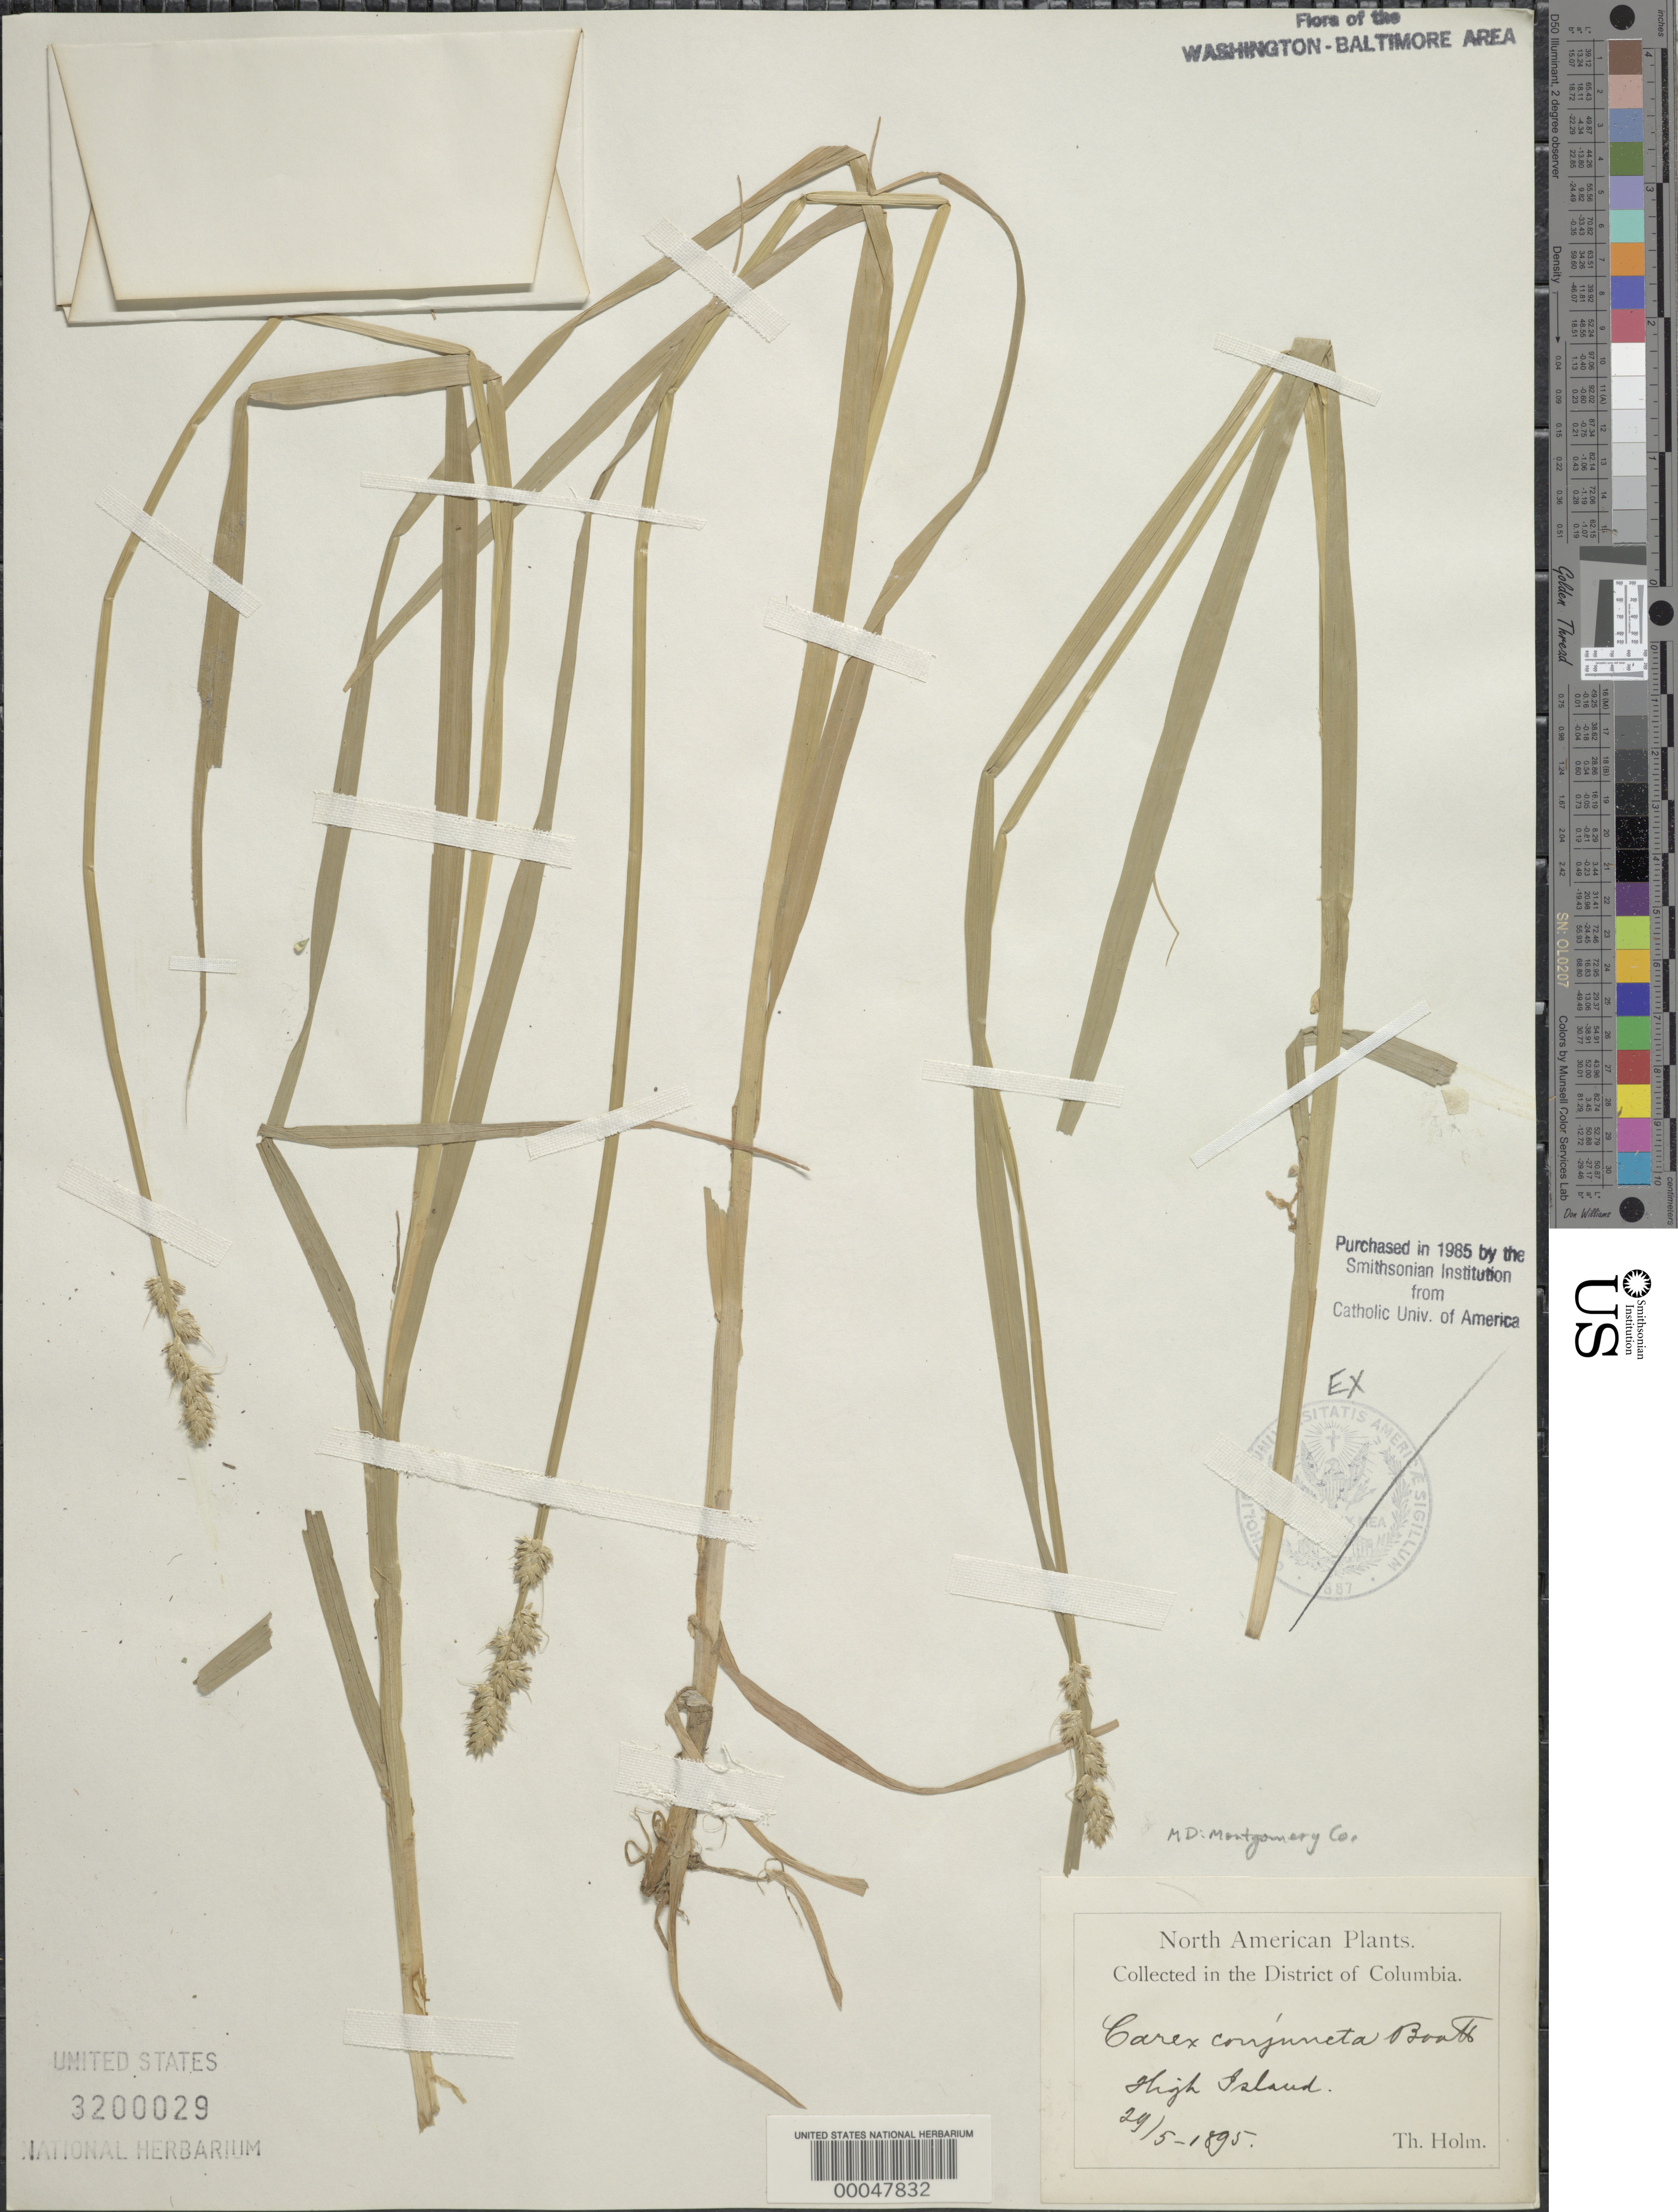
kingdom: Plantae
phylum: Tracheophyta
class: Liliopsida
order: Poales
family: Cyperaceae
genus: Carex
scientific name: Carex conjuncta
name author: Boott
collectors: T. Holm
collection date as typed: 29 May 1895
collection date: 1895-05-29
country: United States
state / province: Maryland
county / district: Montgomery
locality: High Island C. & O. Canal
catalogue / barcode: US 3200029